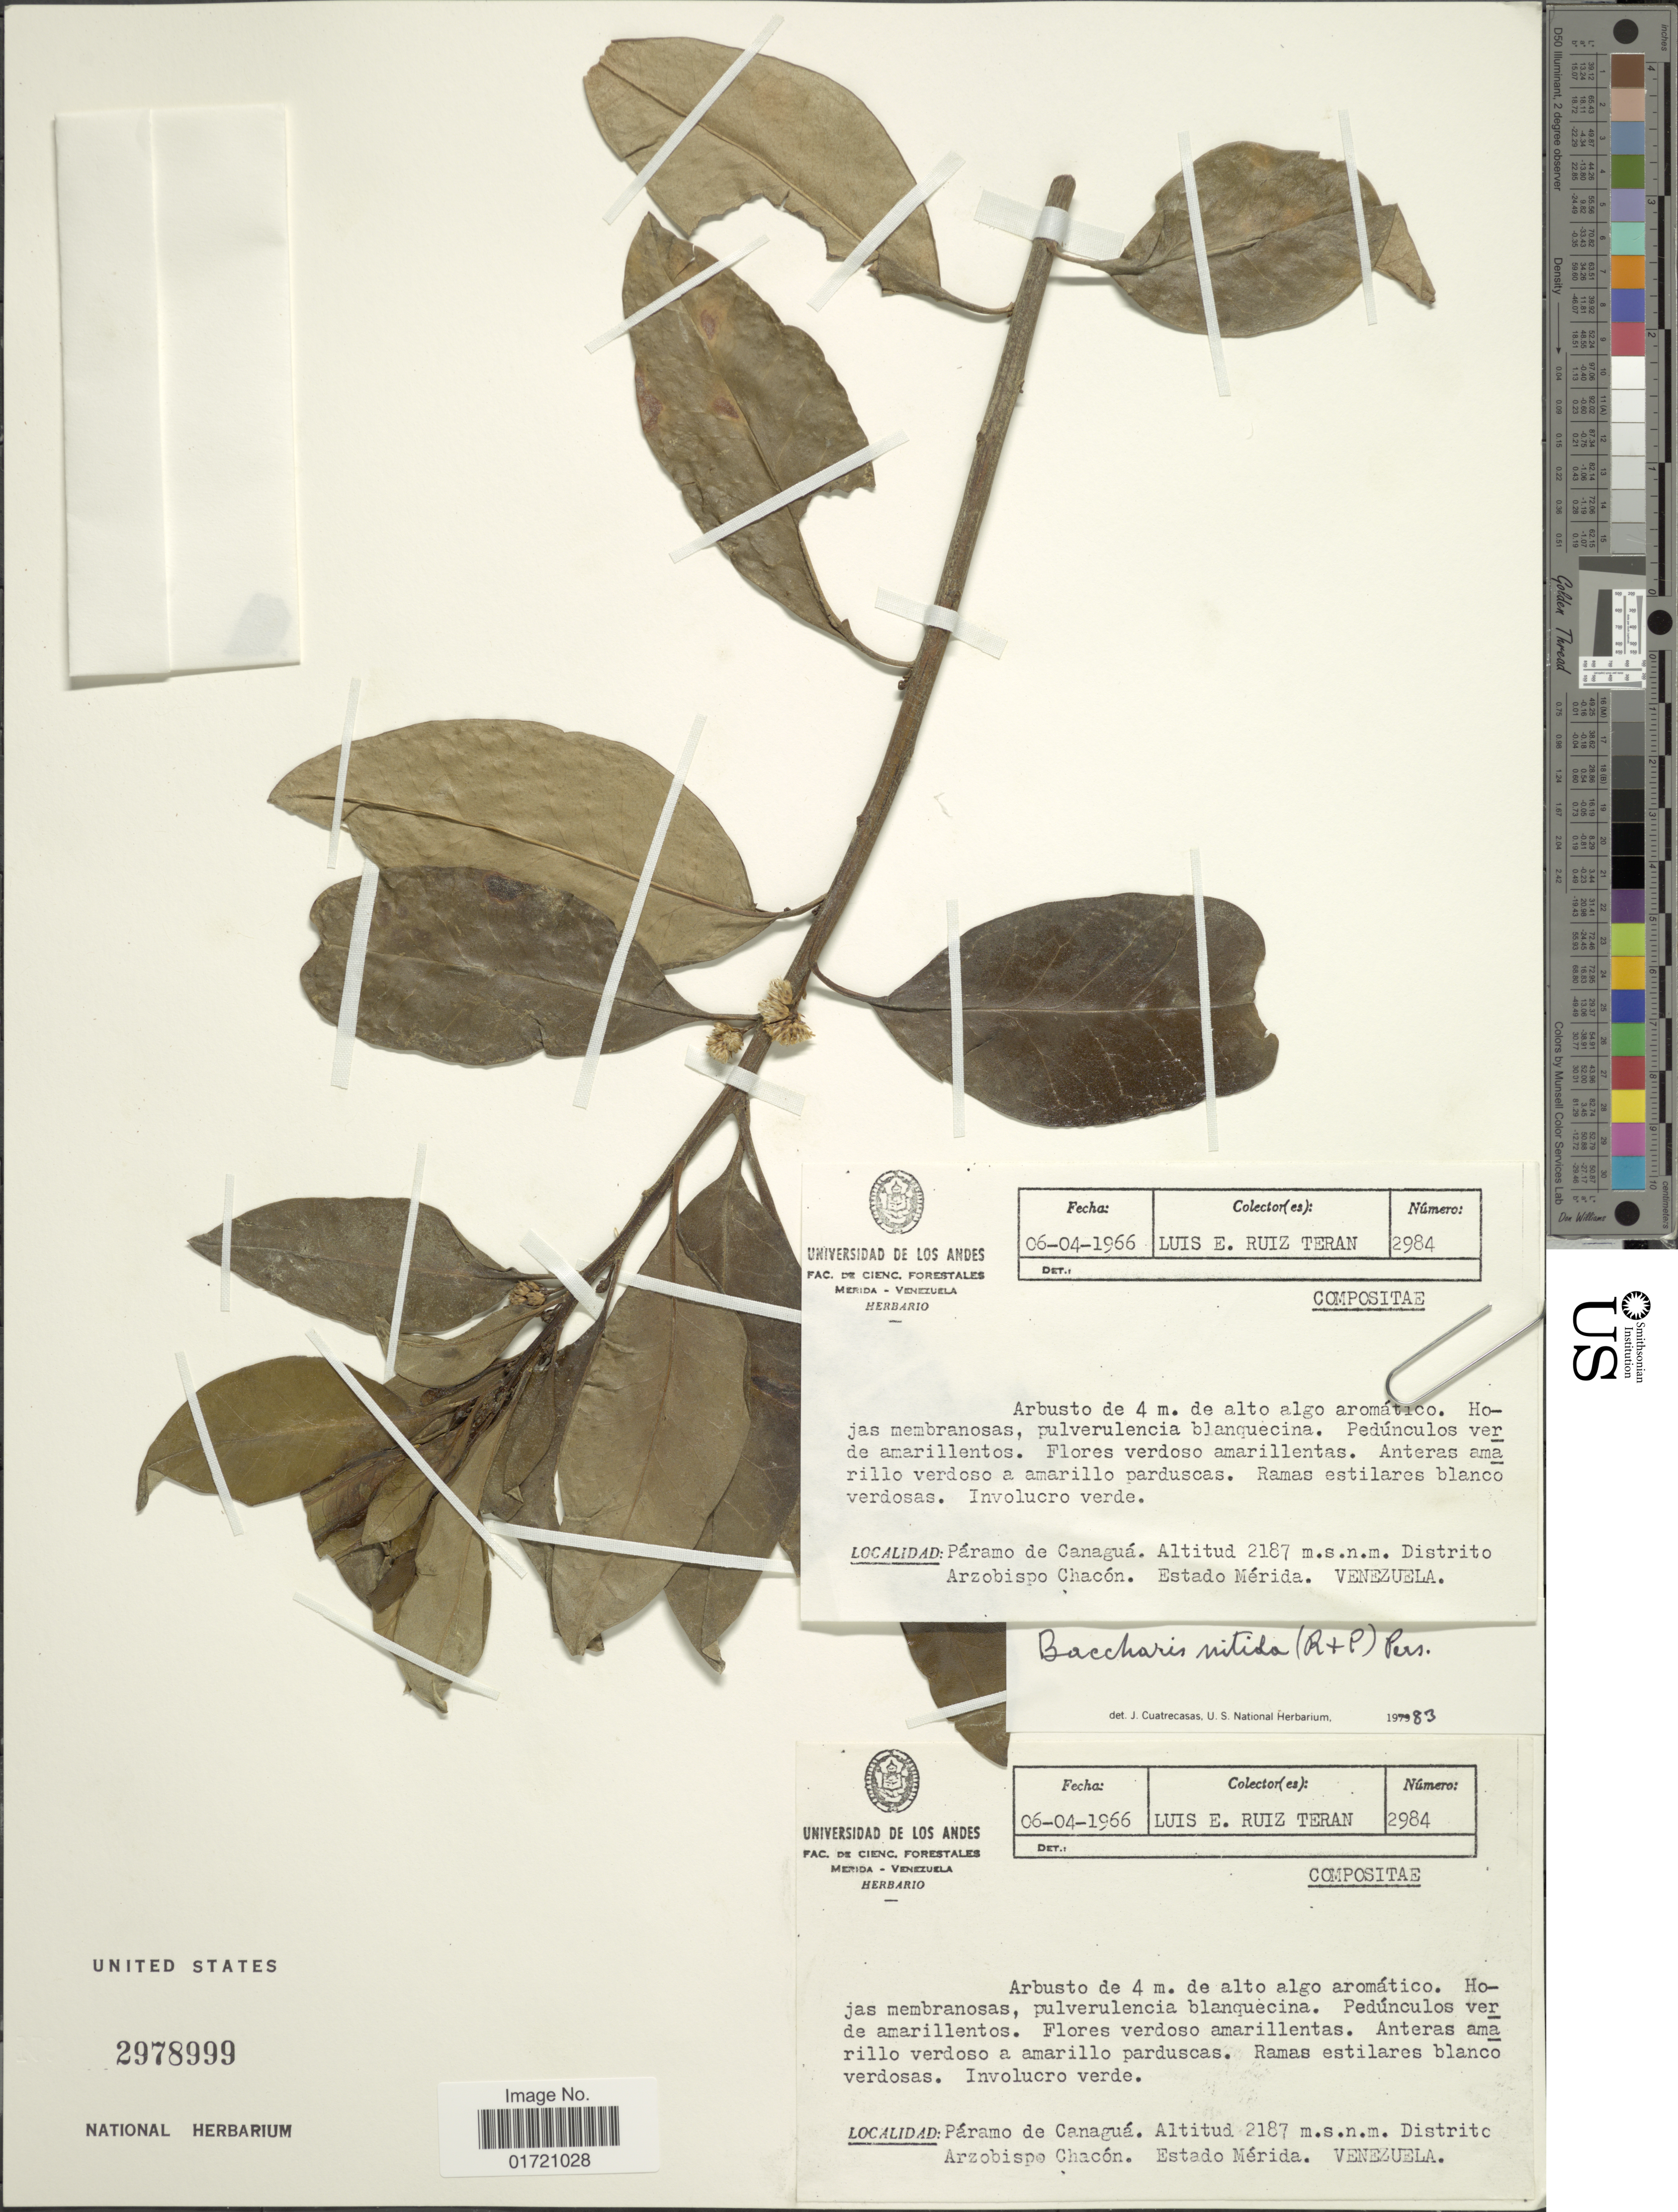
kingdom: Plantae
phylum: Tracheophyta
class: Magnoliopsida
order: Asterales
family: Asteraceae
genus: Baccharis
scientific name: Baccharis nitida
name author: (Ruiz & Pav.) Pers.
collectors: L. E. Ruíz-Terán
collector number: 2984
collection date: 1966-04-06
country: Venezuela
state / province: Mérida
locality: Páramo de Canaguá. Distrito Arzobispo Chacón. Estado Mérida.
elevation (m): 2187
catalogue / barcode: US 2978999